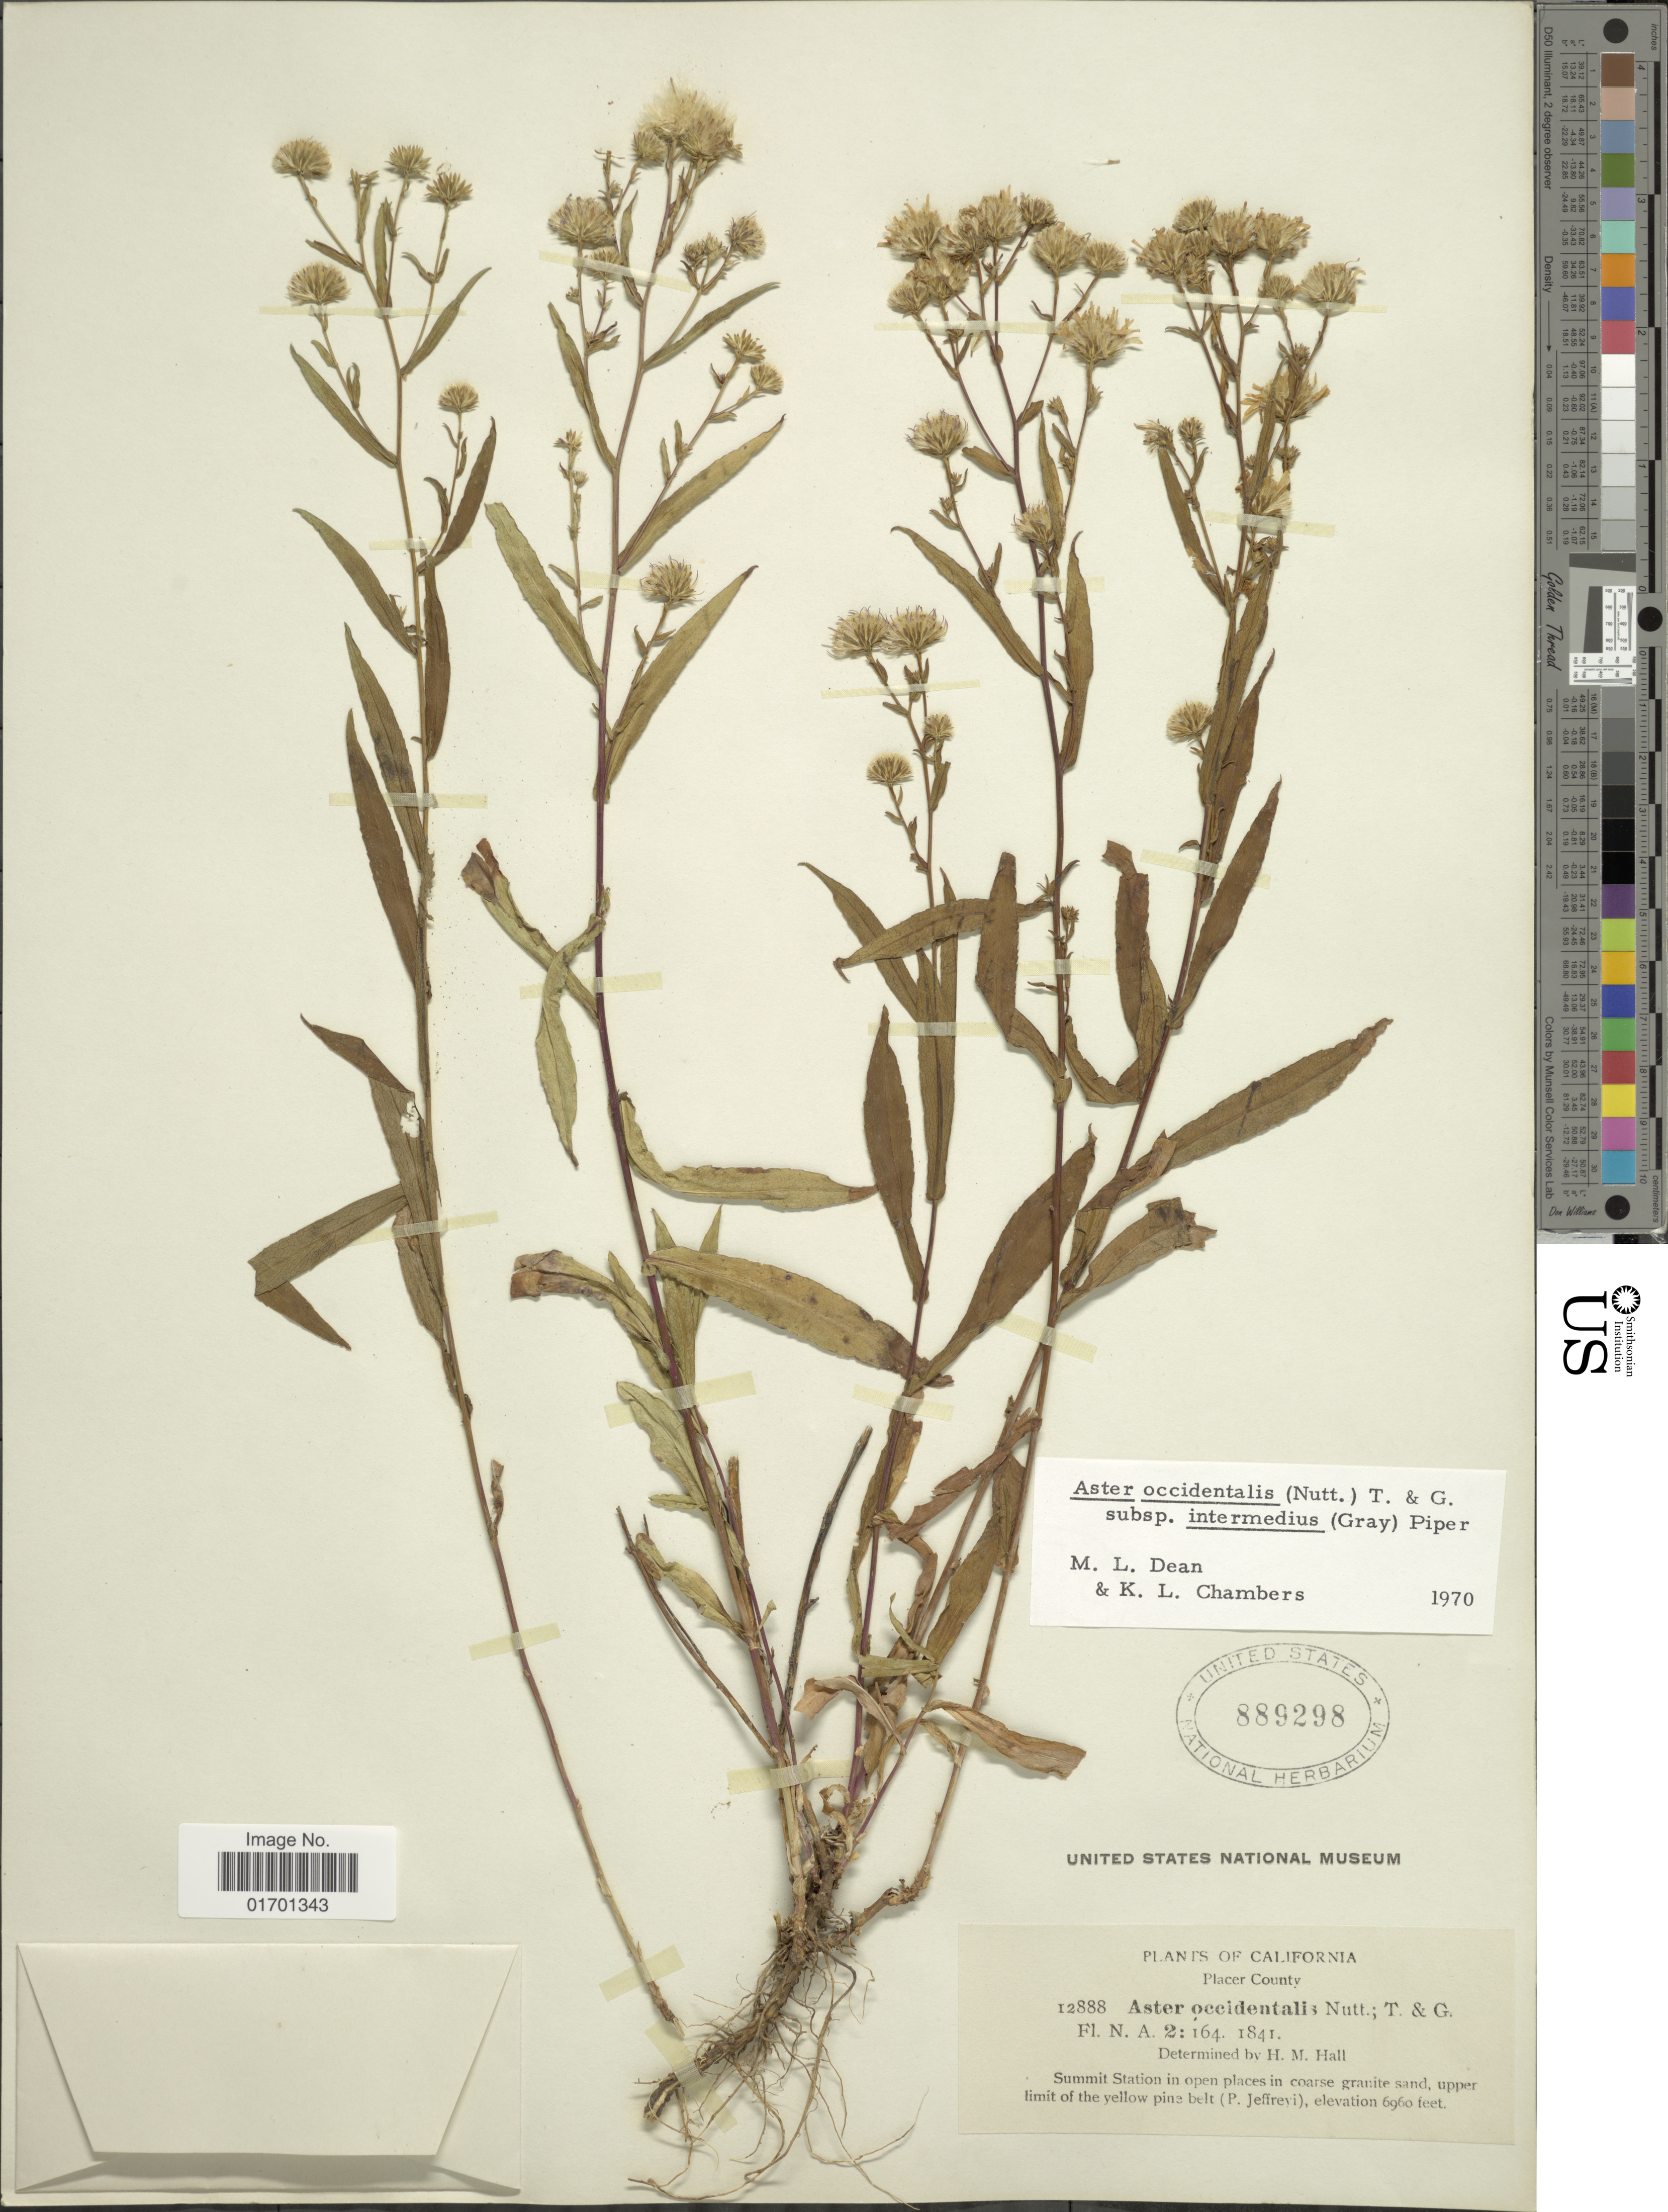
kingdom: Plantae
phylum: Tracheophyta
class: Magnoliopsida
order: Asterales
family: Asteraceae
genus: Symphyotrichum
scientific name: Symphyotrichum spathulatum var. intermedium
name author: (A. Gray) G.L. Nesom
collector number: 12888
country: United States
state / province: California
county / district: Placer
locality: Placer County, Summit Station in open places in coarse granite sand, upper limit of the yellow pine belt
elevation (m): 2121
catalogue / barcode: US 889298